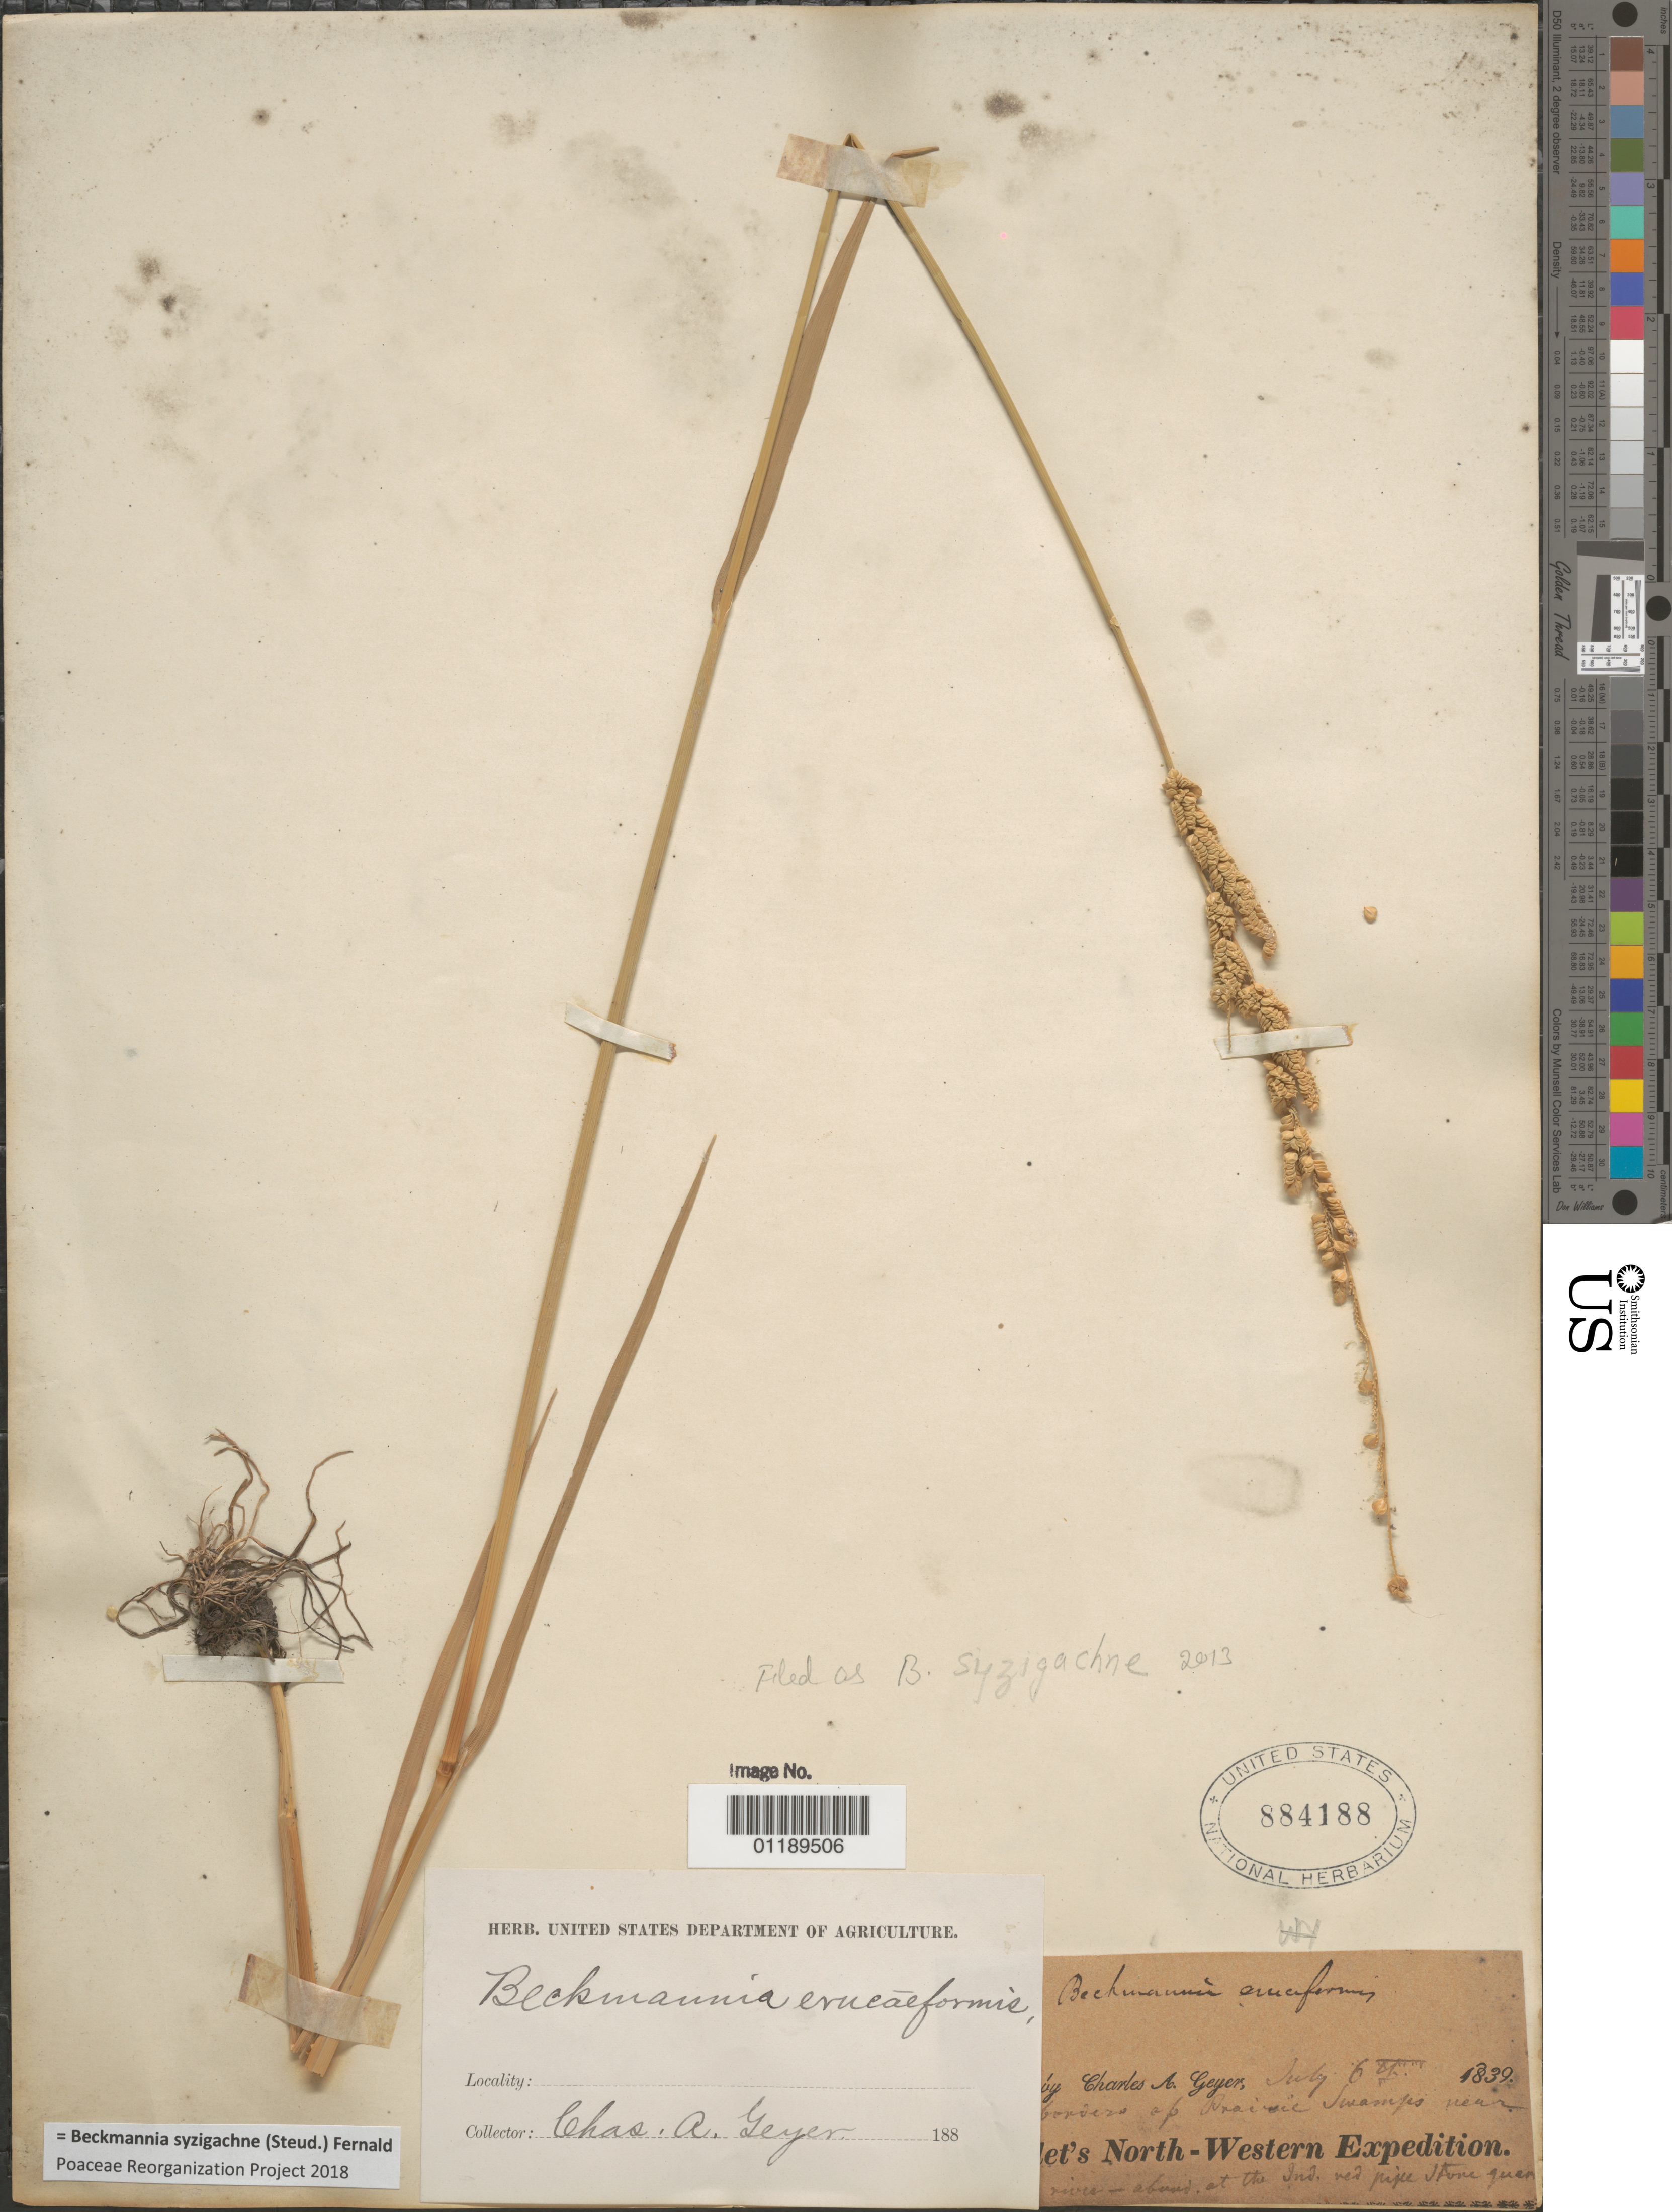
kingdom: Plantae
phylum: Tracheophyta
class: Liliopsida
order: Poales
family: Poaceae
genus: Beckmannia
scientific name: Beckmannia syzigachne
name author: (Steud.) Fernald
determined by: Poaceae Reorganization Project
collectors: C. A. Geyer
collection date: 1839-07-06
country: United States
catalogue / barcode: US 884188